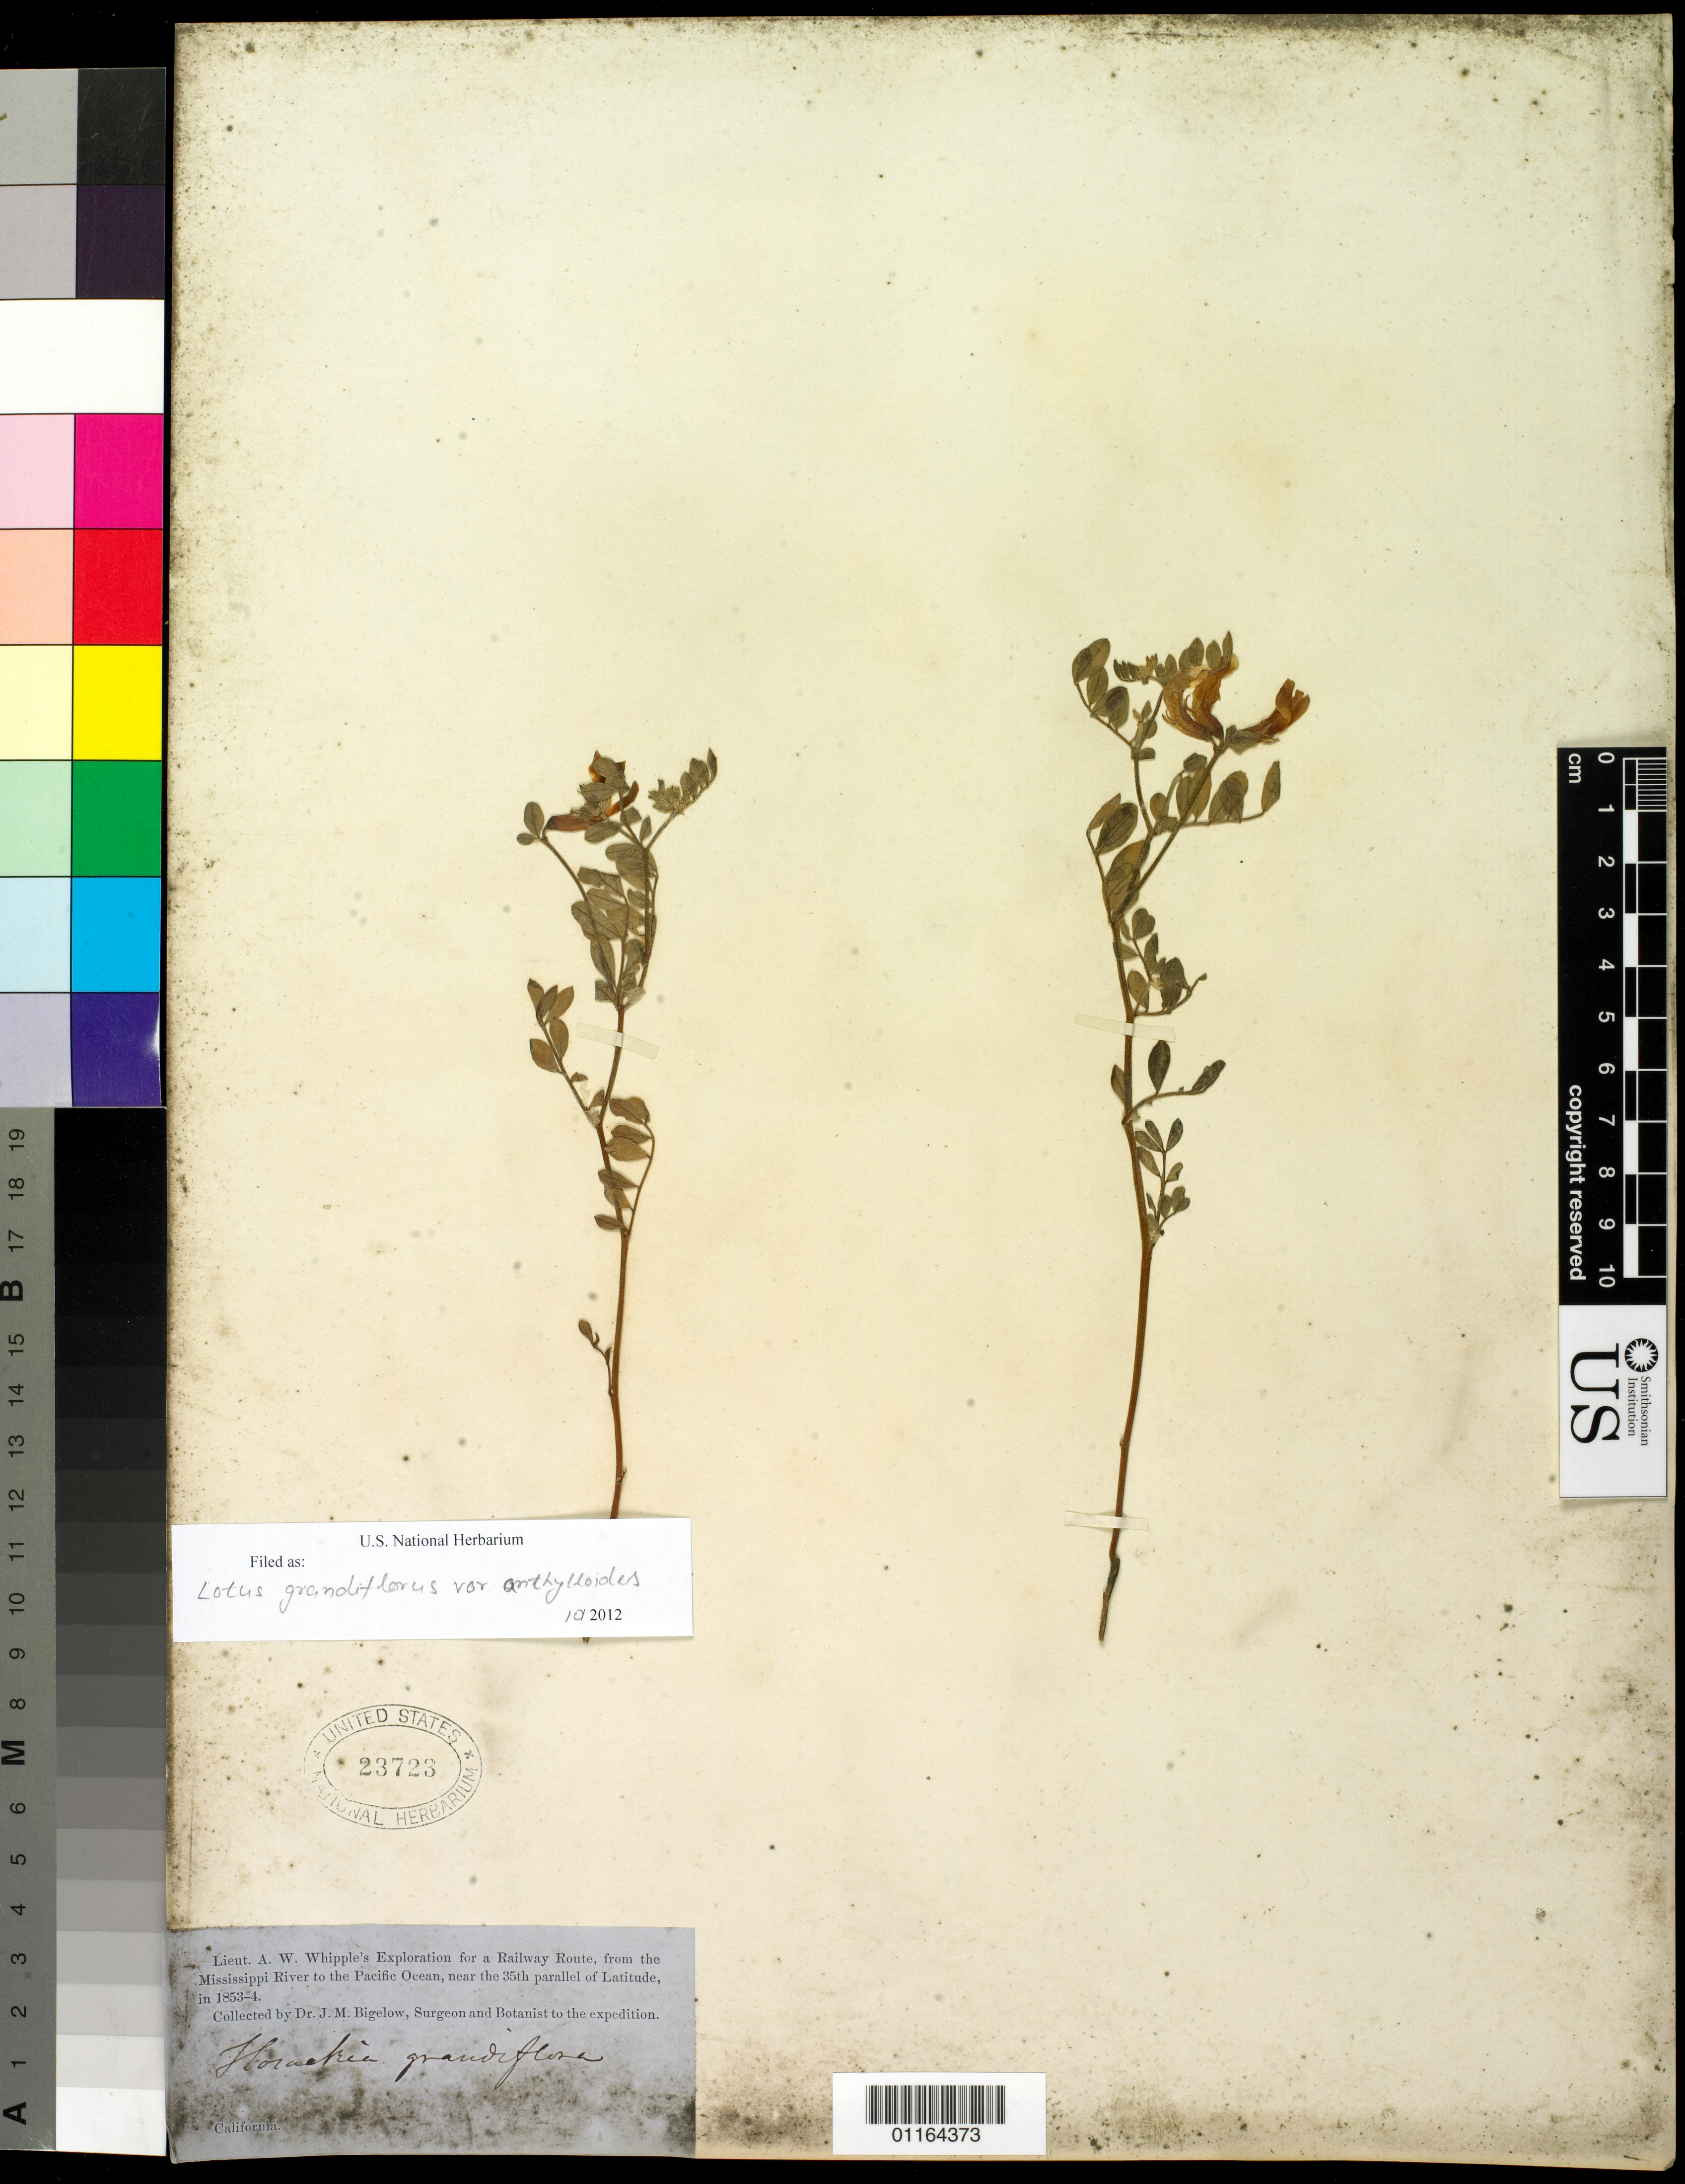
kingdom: Plantae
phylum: Tracheophyta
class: Magnoliopsida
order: Fabales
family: Fabaceae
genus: Ottleya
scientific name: Ottleya grandiflora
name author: (Benth.) D.D. Sokoloff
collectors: J. M. Bigelow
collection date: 1853/1854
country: United States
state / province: California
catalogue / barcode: US 23723